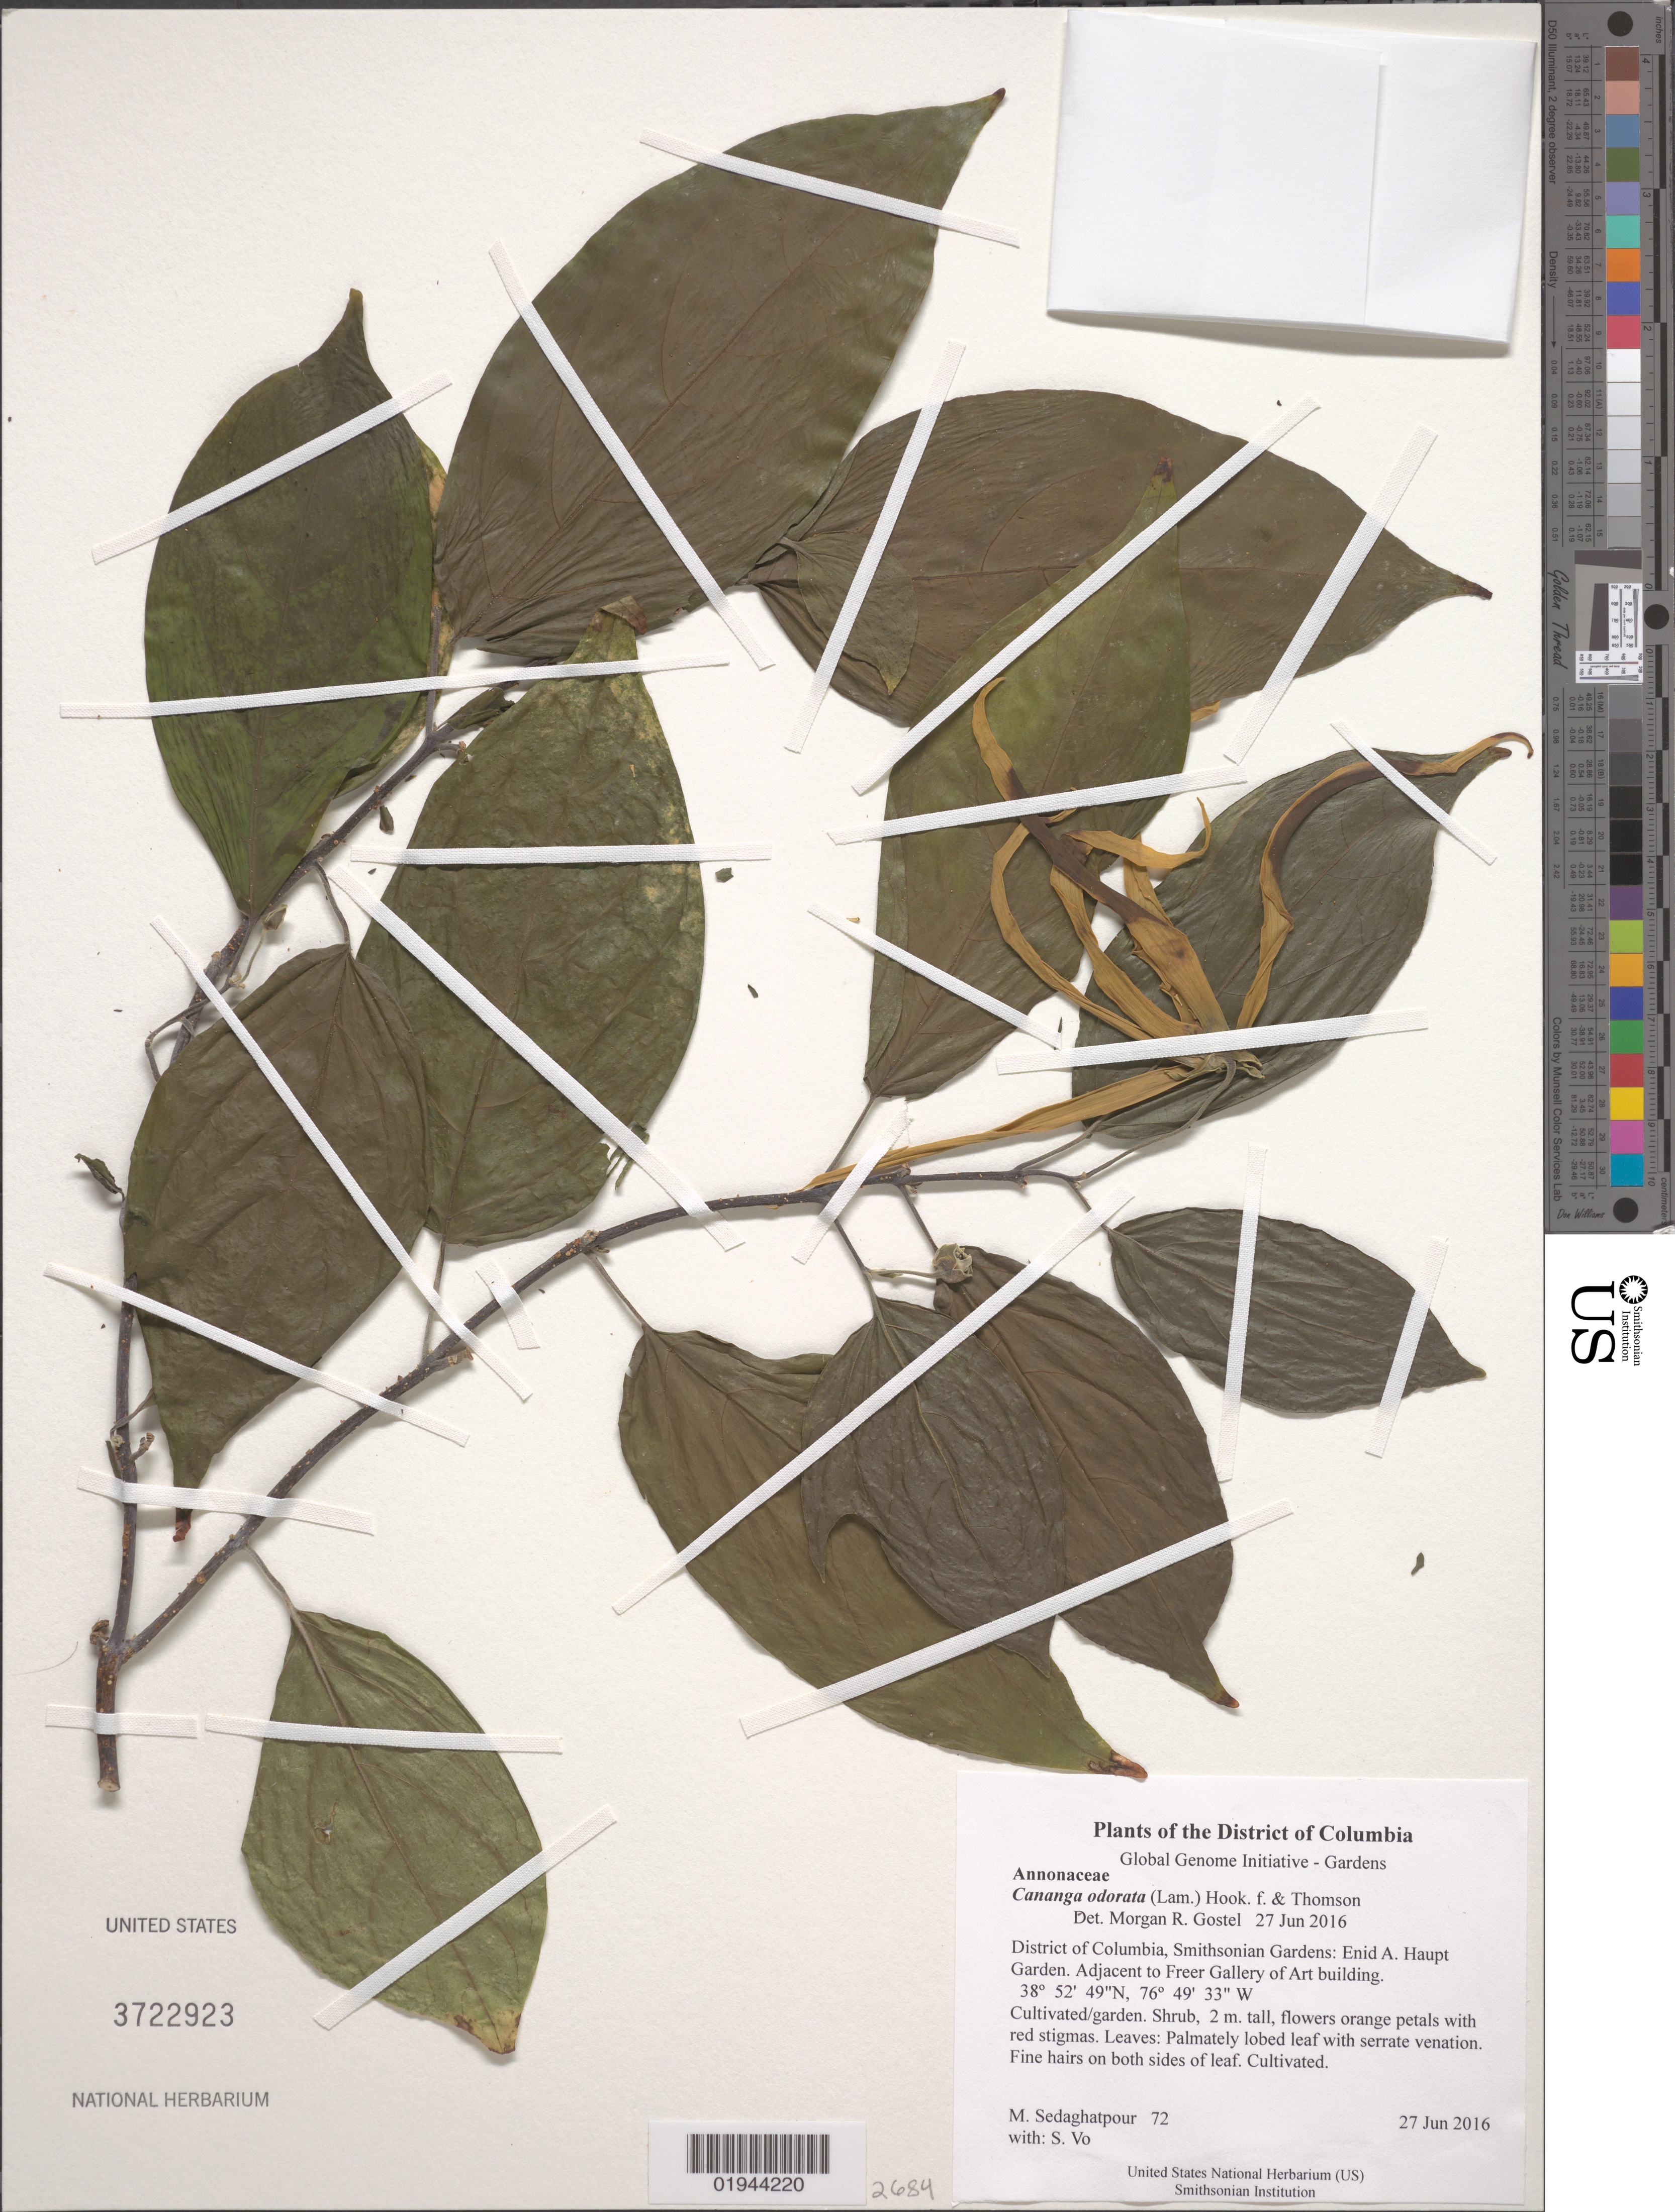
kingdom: Plantae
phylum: Tracheophyta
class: Magnoliopsida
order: Magnoliales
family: Annonaceae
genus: Cananga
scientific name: Cananga odorata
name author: (Lam.) Hook. f. & Thomson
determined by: Gostel, Morgan R., (BRIT), Botanical Research Institute of Texas (UNITED STATES)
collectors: M. Sedaghatpour & S. Vo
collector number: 72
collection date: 2016-06-27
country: United States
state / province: District of Columbia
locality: Smithsonian Gardens: Enid A. Haupt Garden. Adjacent to Freer Gallery of Art building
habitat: Cultivated/garden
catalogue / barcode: US 3722923